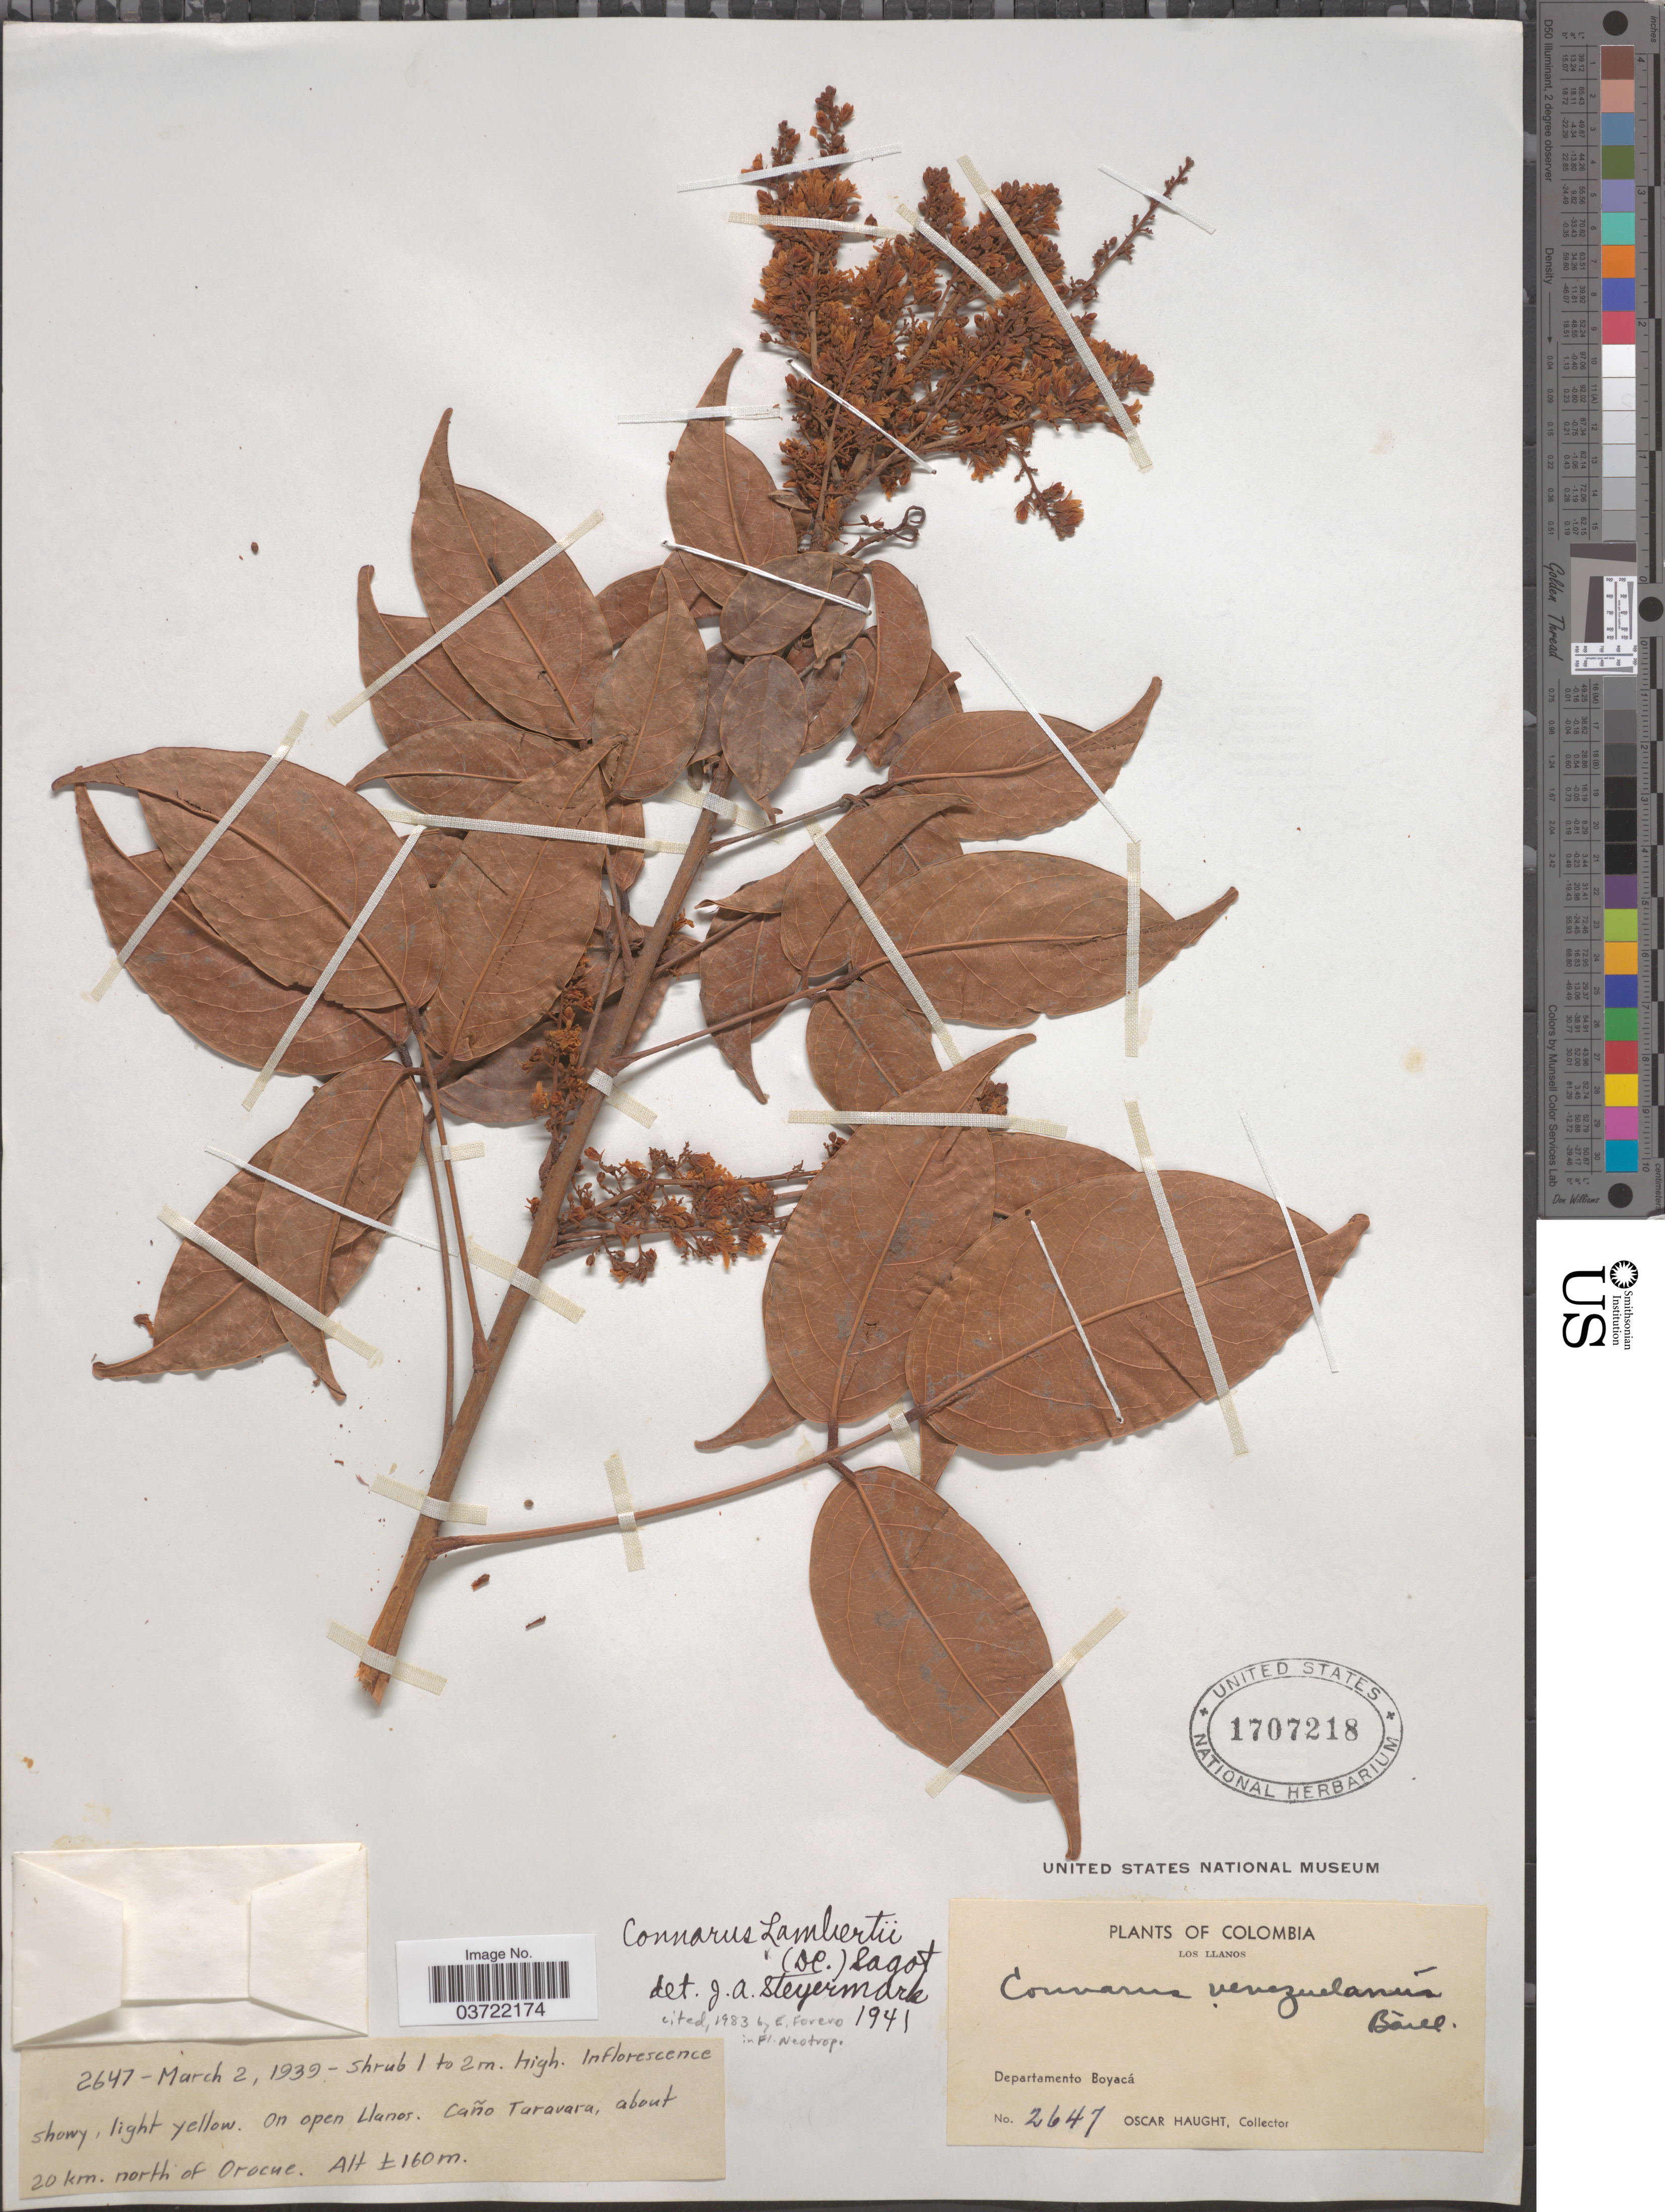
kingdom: Plantae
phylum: Tracheophyta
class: Magnoliopsida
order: Oxalidales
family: Connaraceae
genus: Connarus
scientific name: Connarus lambertii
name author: (DC.) Sagot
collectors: O. L. Haught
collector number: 2647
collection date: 1939-03-02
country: Colombia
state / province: Boyacá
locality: Los Llanos. Departamento Boyacá. Caño Taravara, about 20 km. north of Orocue.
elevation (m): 160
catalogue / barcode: US 1707218